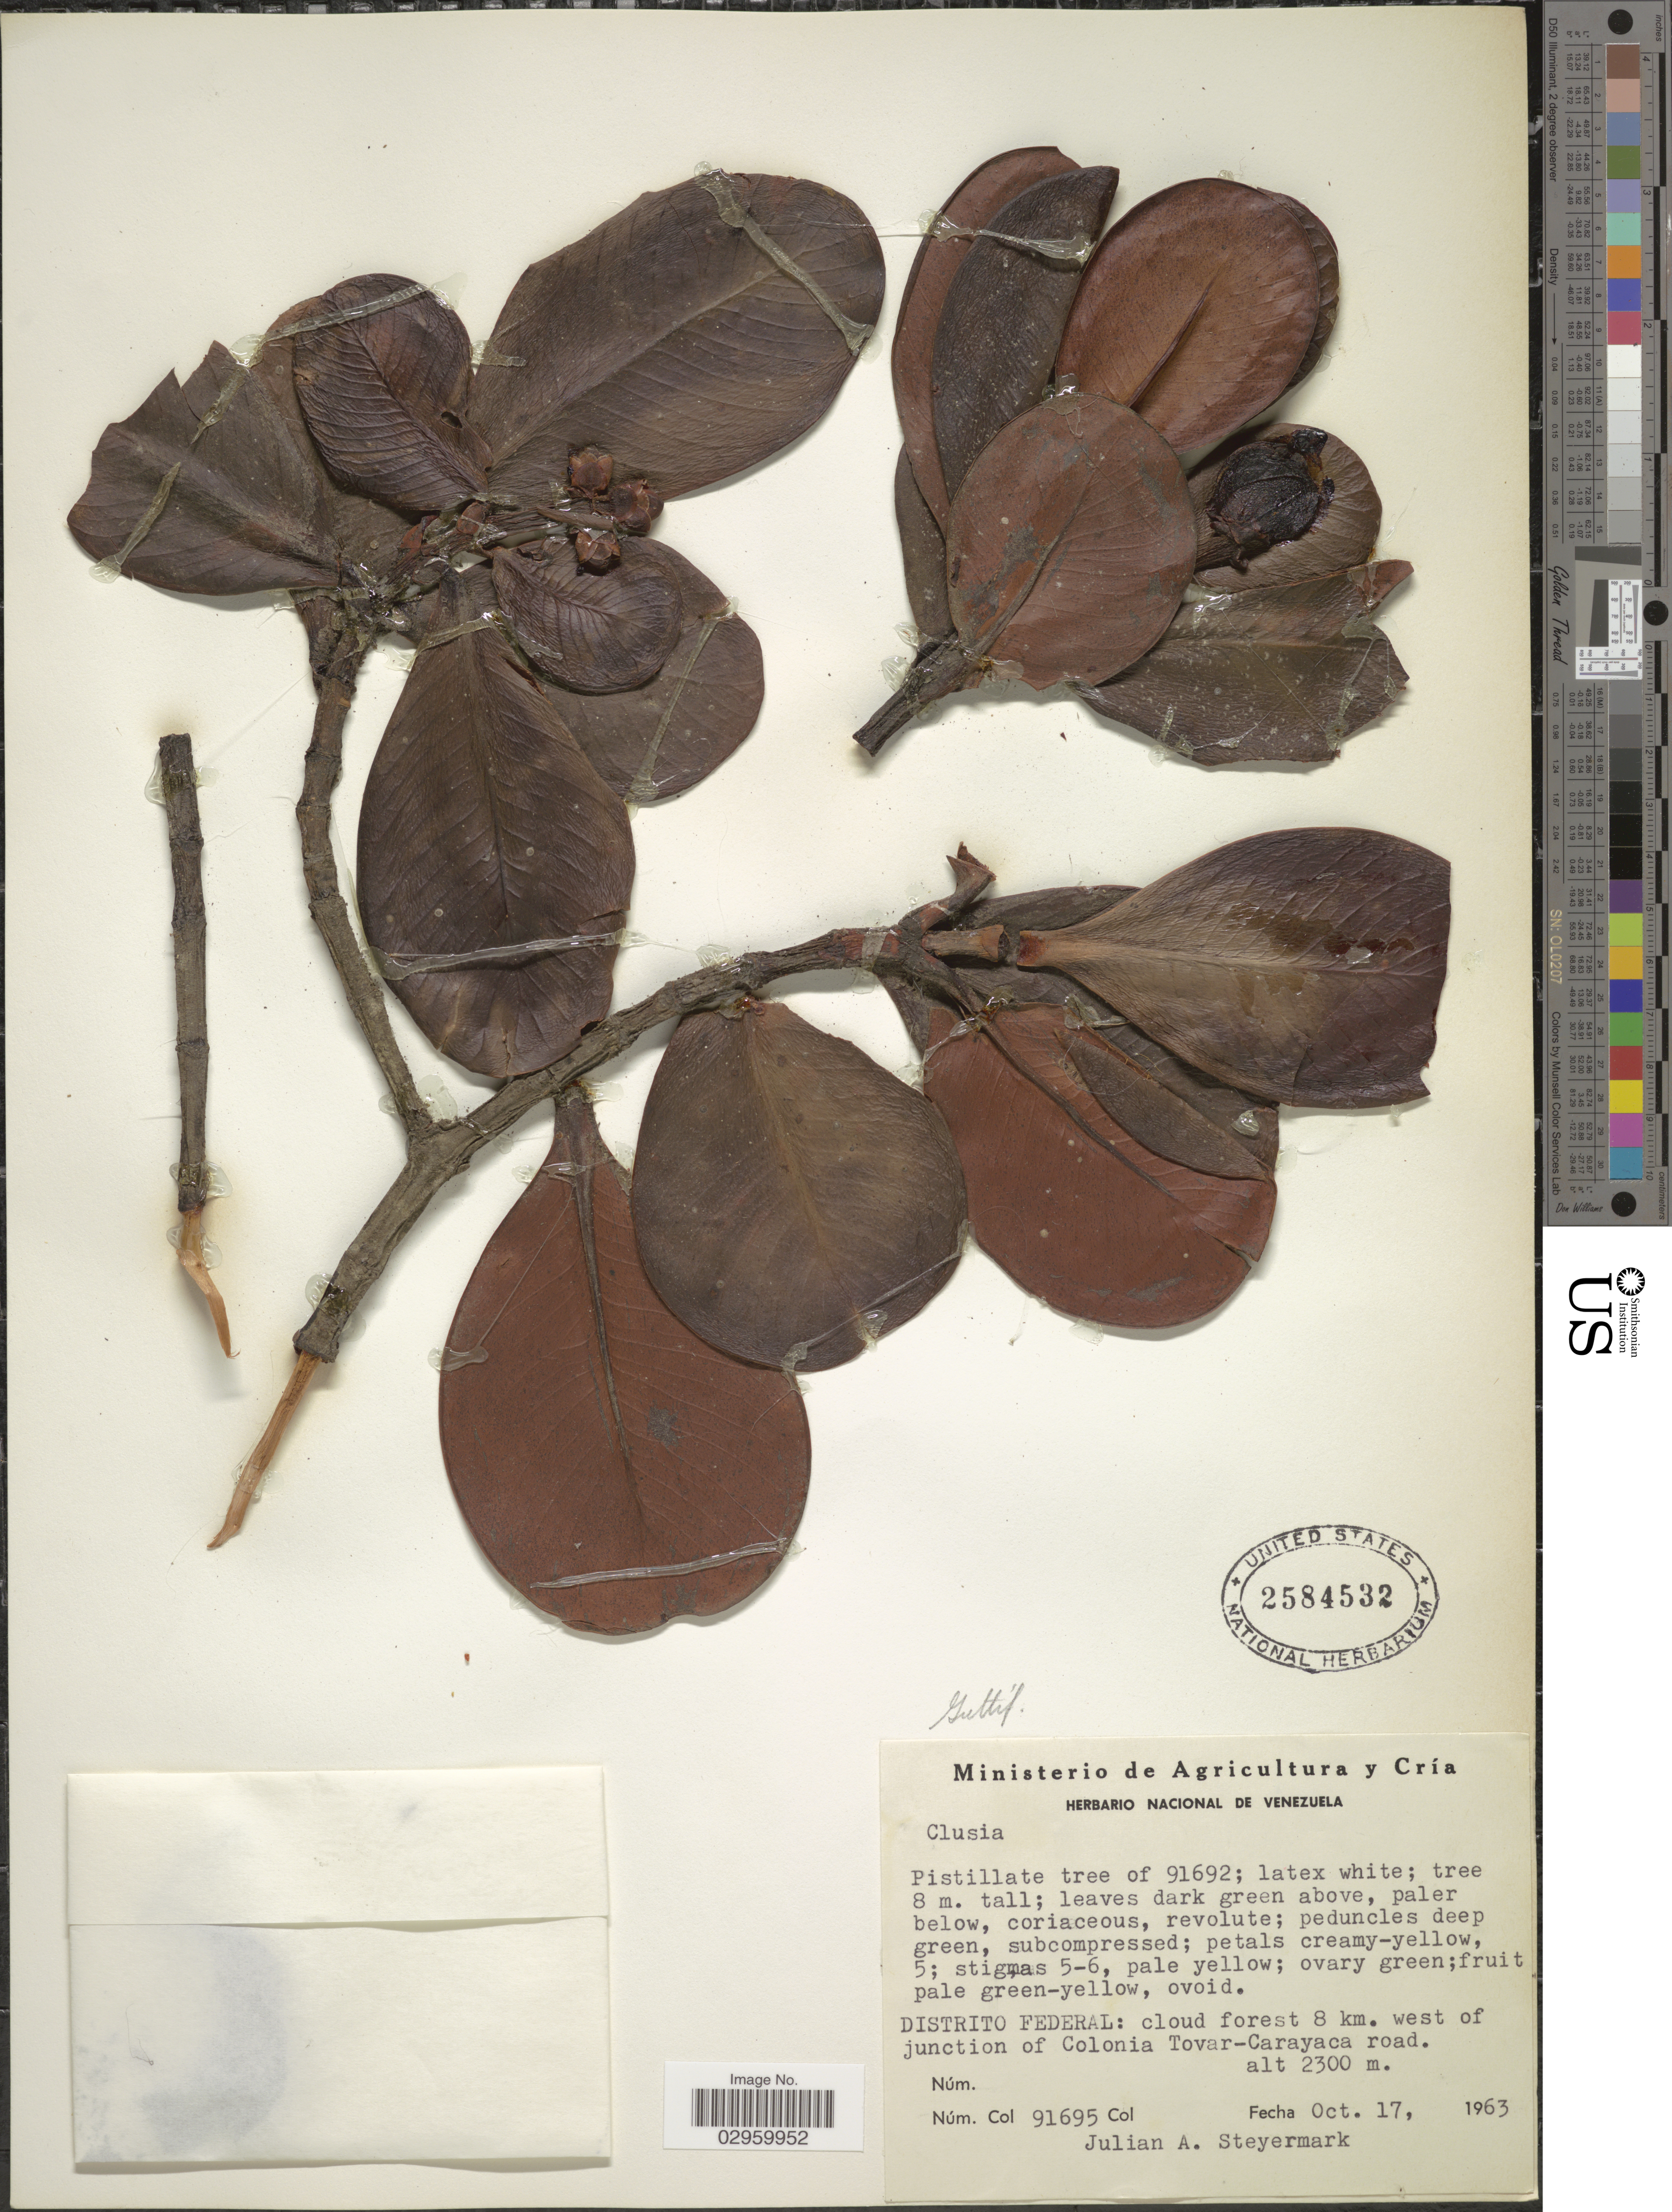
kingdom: Plantae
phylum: Tracheophyta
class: Magnoliopsida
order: Malpighiales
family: Clusiaceae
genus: Clusia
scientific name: Clusia sp.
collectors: J. Steyermark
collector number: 91695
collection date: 1963-10-17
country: Venezuela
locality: Distrito Federal: cloud forest 8 km. west of junction of Colonia Tovar-Carayaca road.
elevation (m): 2300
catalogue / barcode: US 2584532